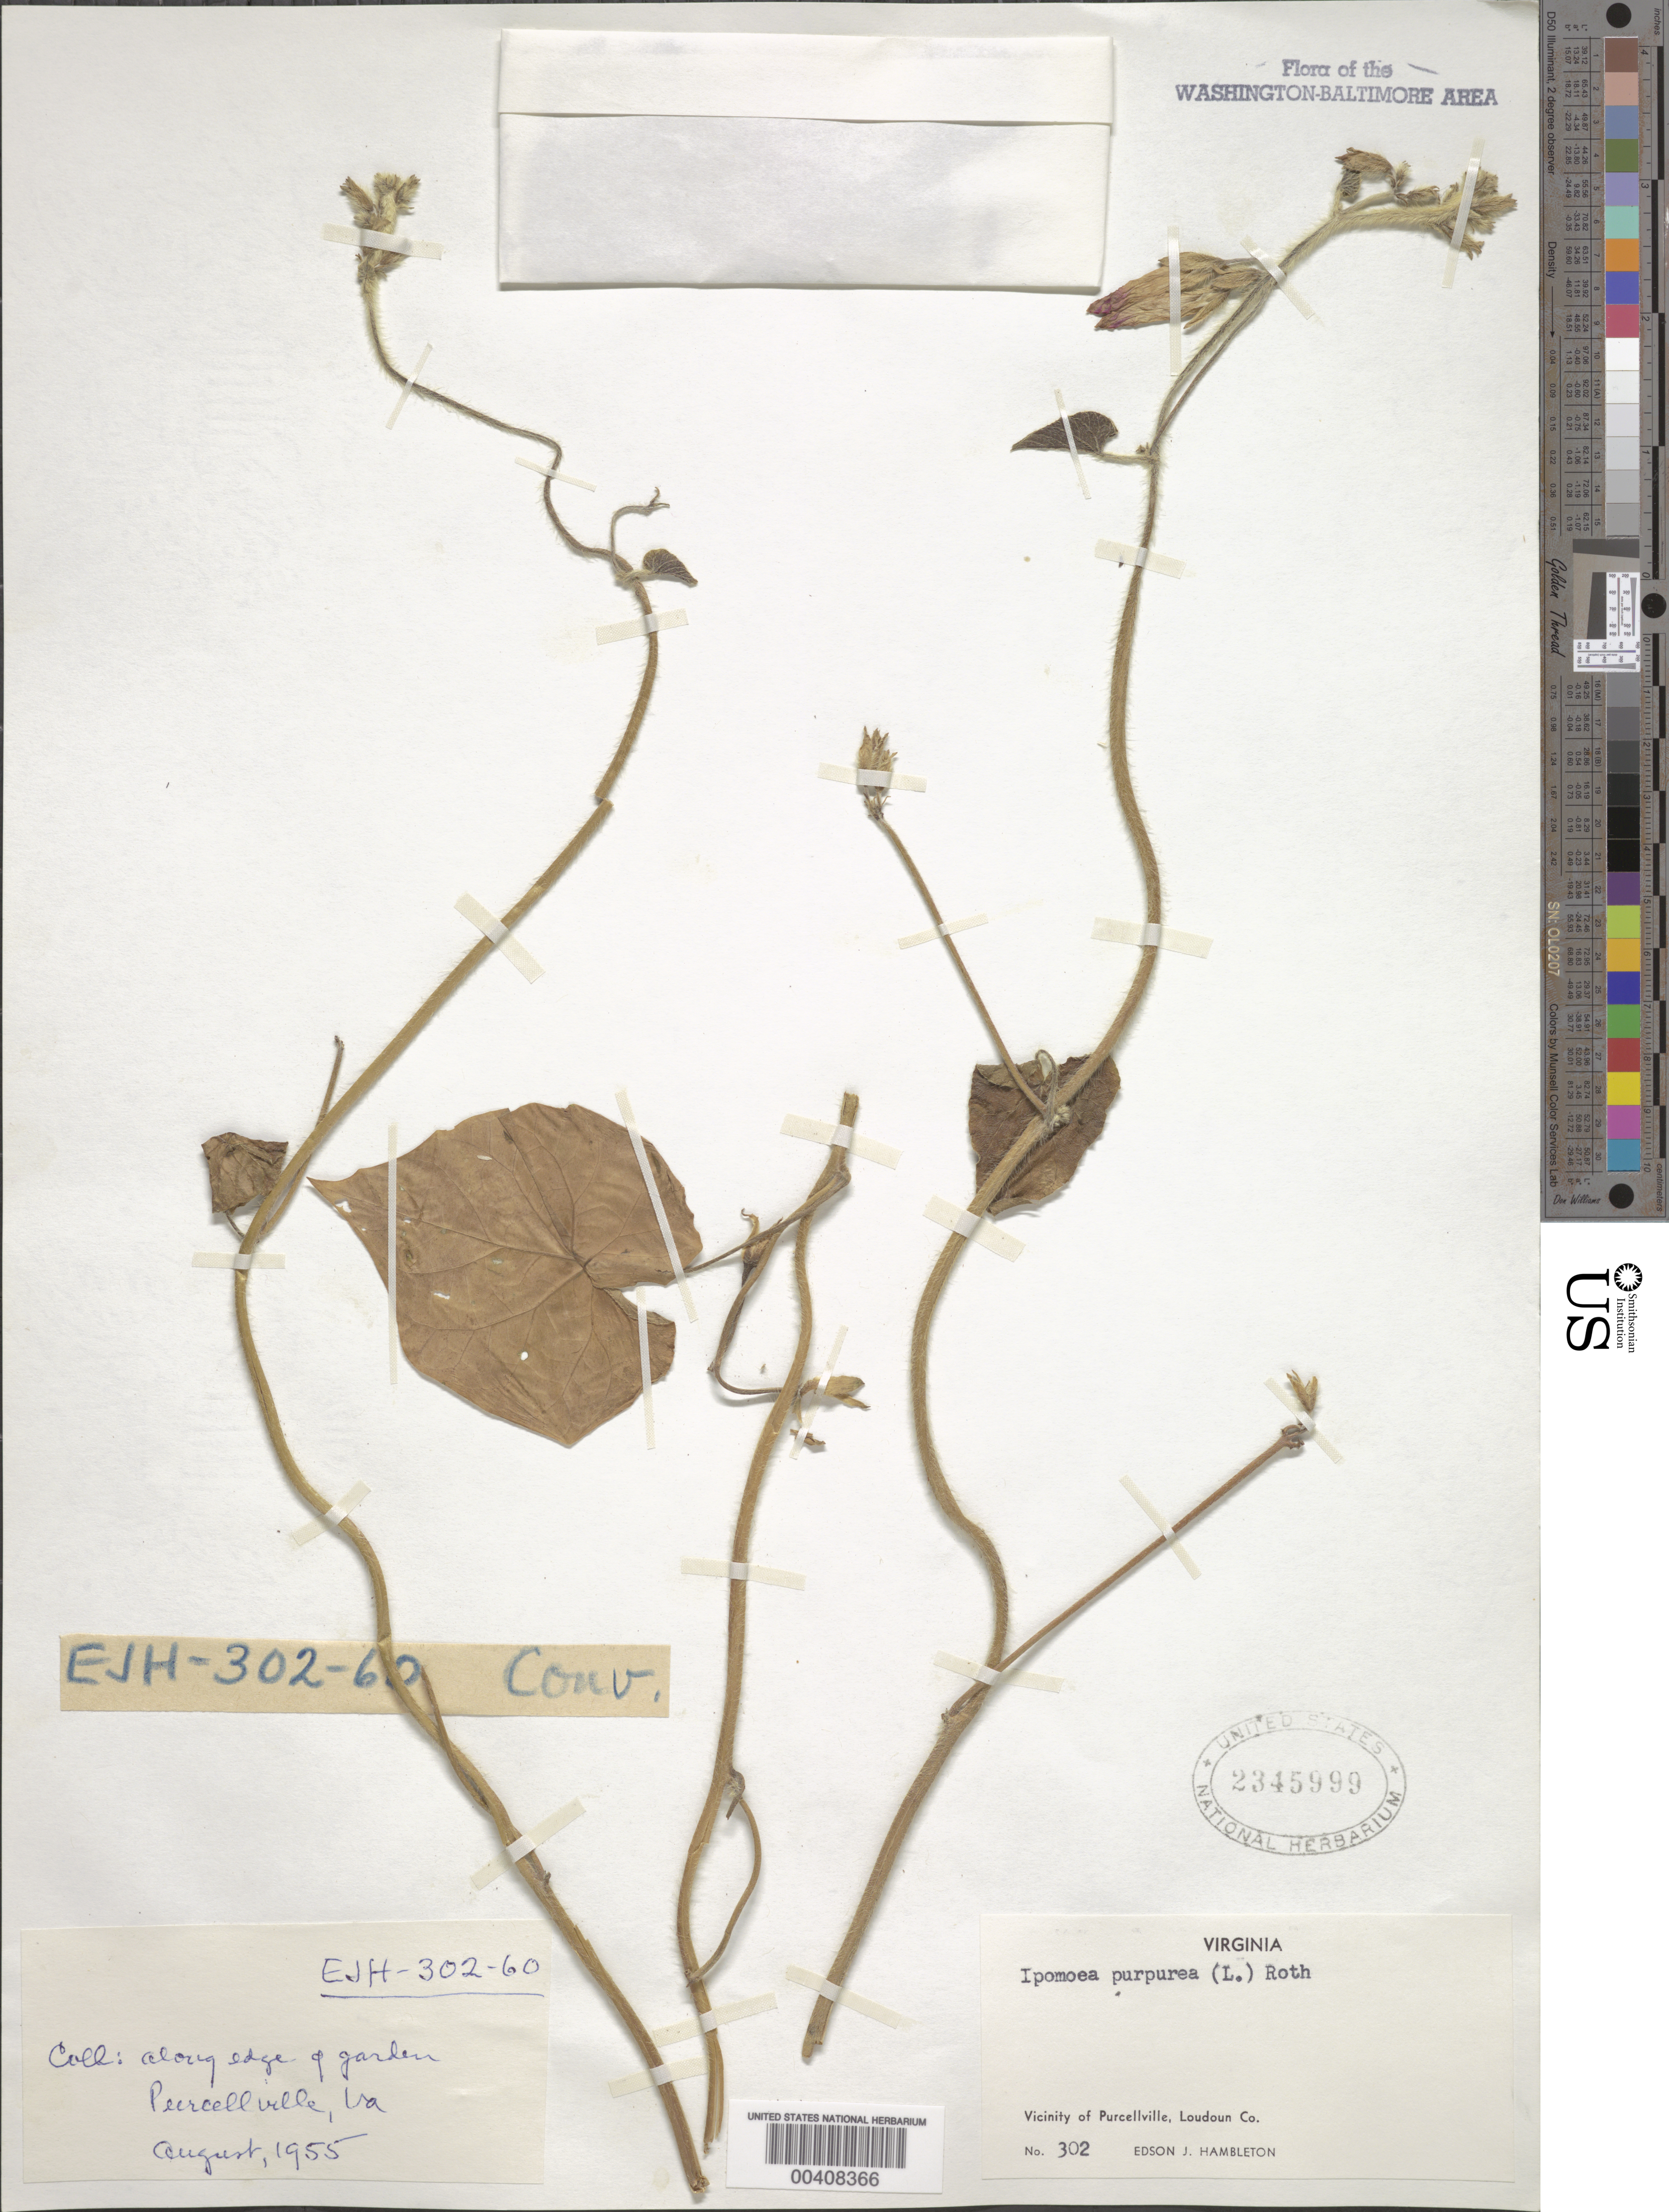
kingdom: Plantae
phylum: Tracheophyta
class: Magnoliopsida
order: Solanales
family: Convolvulaceae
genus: Ipomoea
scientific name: Ipomoea purpurea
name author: (L.) Roth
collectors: E. Hambleton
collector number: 302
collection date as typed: Aug 1955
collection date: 1955-08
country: United States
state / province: Virginia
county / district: Loudoun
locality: Vicinity of Purcellville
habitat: Along edge of garden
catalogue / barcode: US 2345999